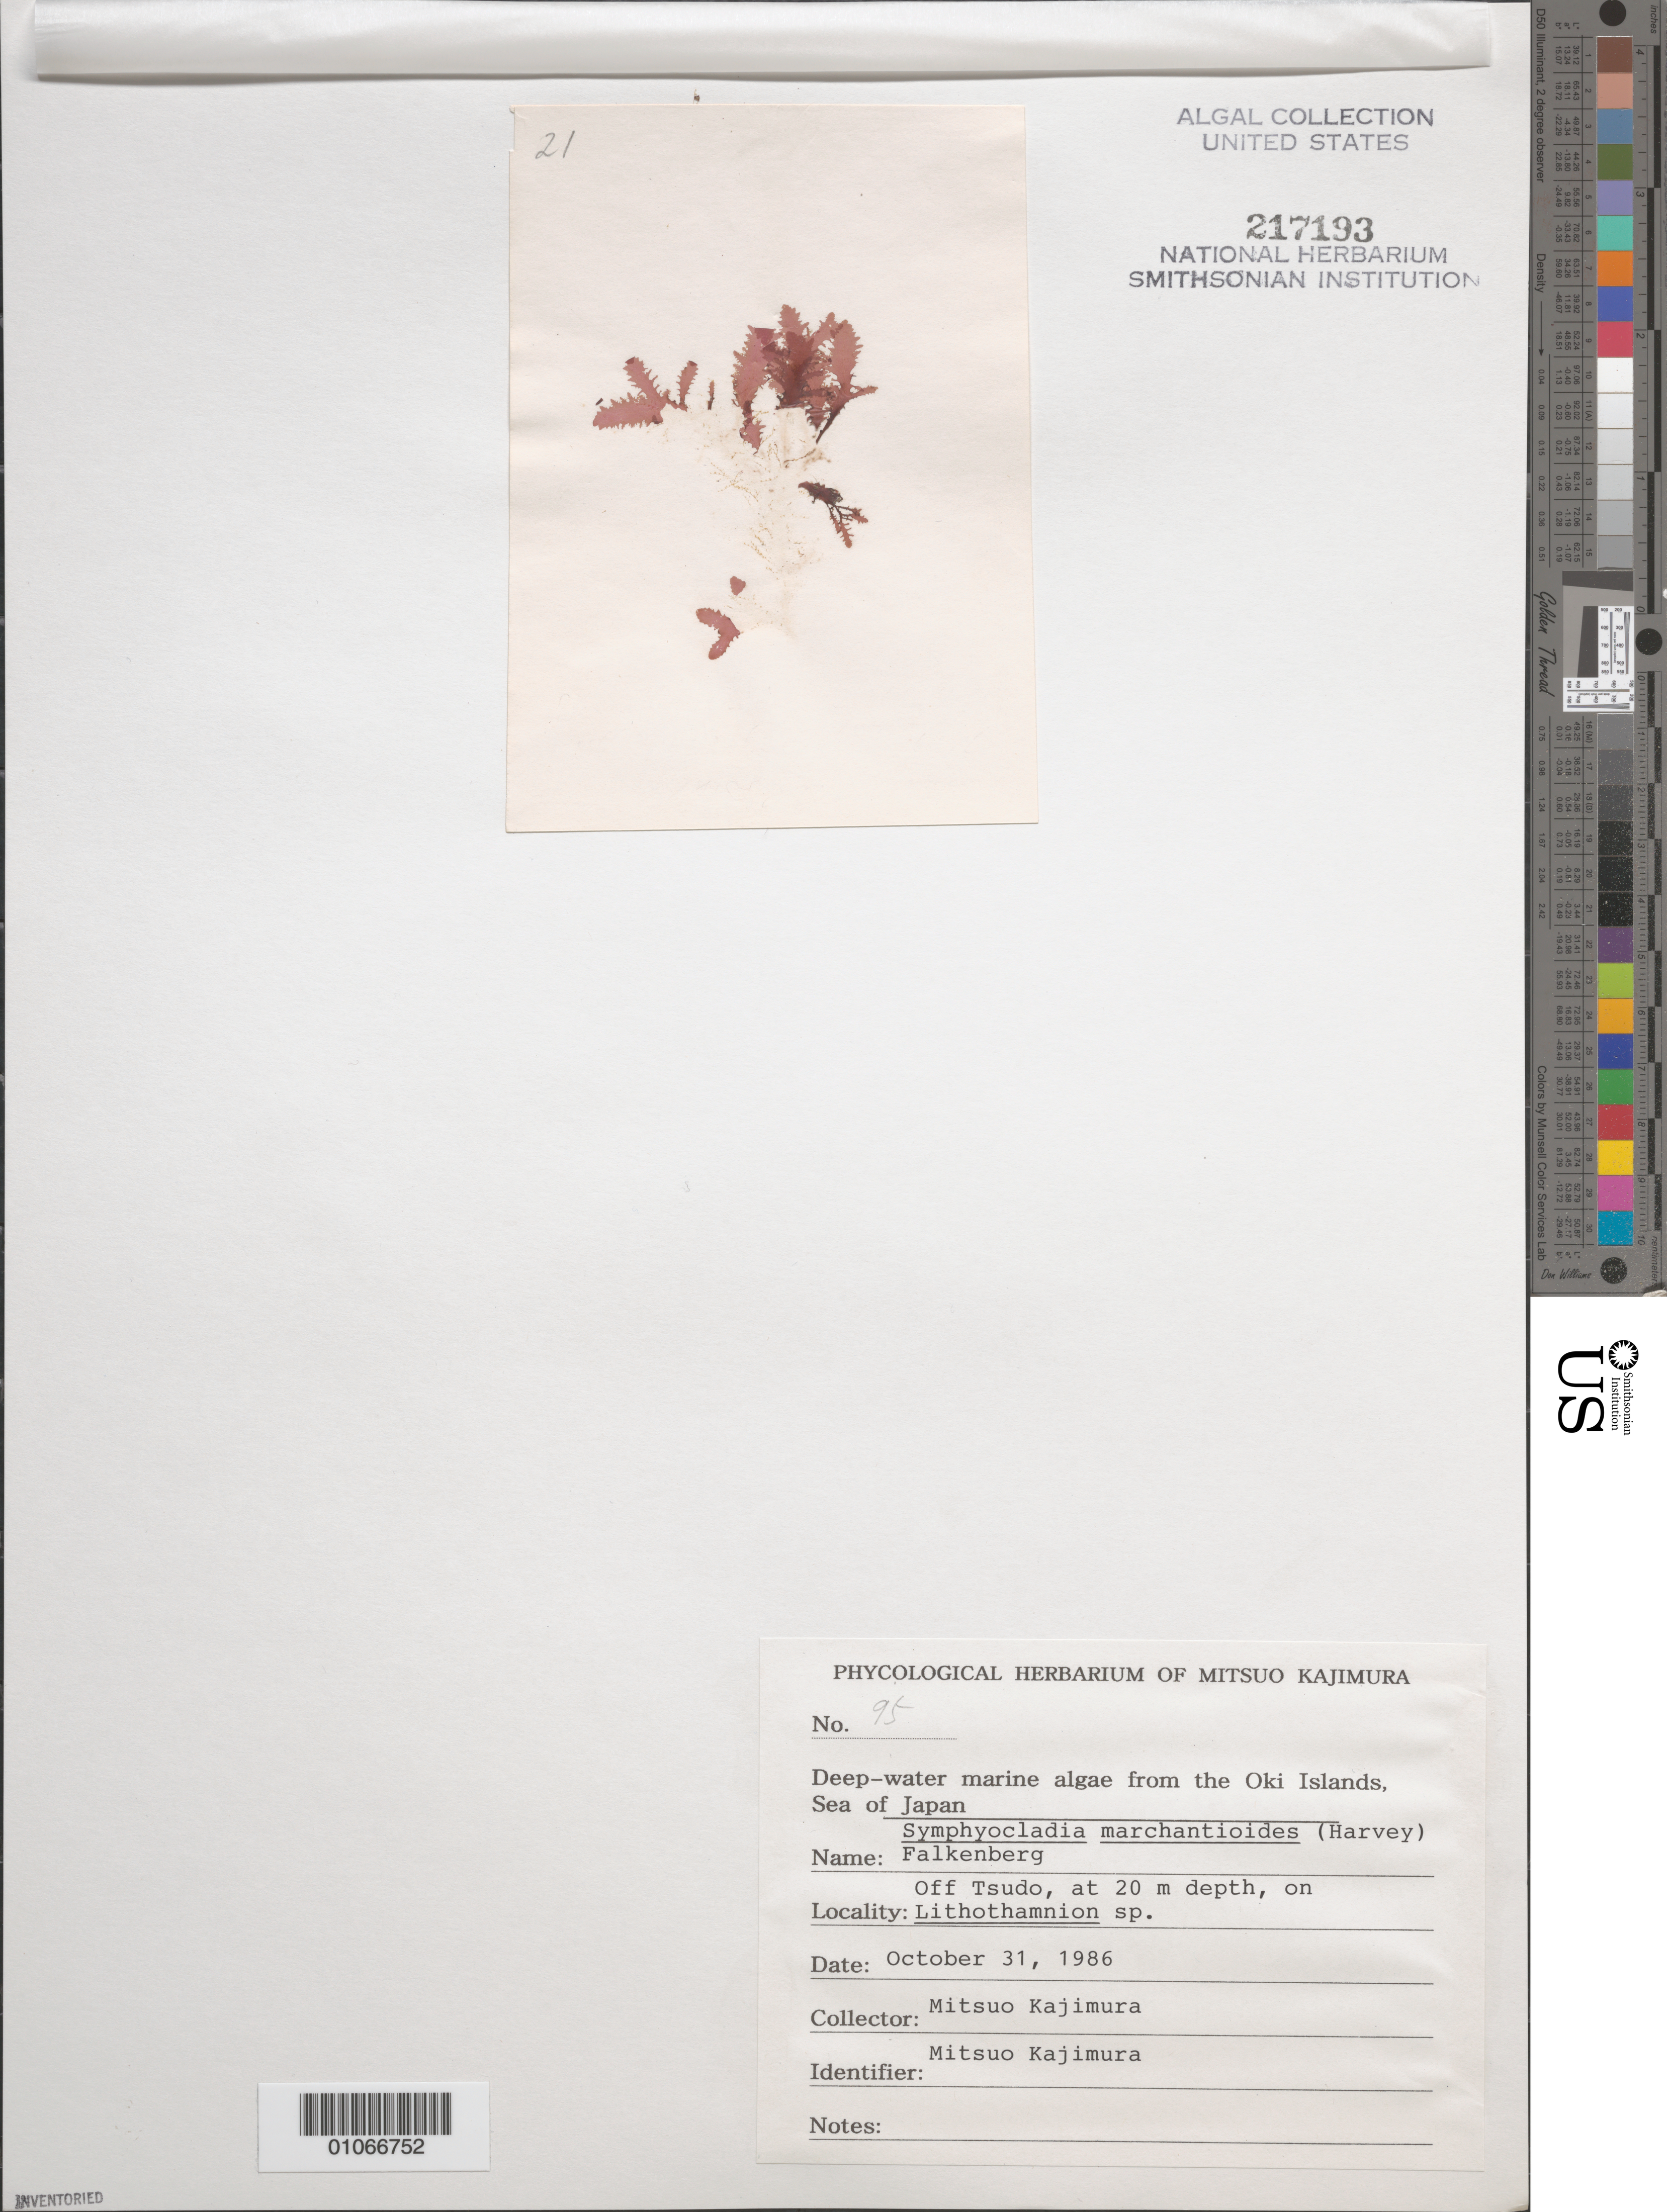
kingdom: Plantae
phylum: Rhodophyta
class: Florideophyceae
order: Ceramiales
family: Rhodomelaceae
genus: Symphyocladia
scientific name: Symphyocladia marchantioides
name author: (Harv. in Hook. f.) Falkenb. in F. Schmitz & Falkenb.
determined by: Kajimura, Mitsuo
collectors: M. Kajimura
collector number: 95 & specimen 21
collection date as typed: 18 Oct 1988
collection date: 1986-10-31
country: Japan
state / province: Simane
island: Oki Is.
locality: Off Tsudo [village], Sea of Japan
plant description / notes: Phycologial Herbarium of Mitsuo Kajimura, Deep-water marine algae from the Oki Islands, Sea of Japan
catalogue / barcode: US 217193